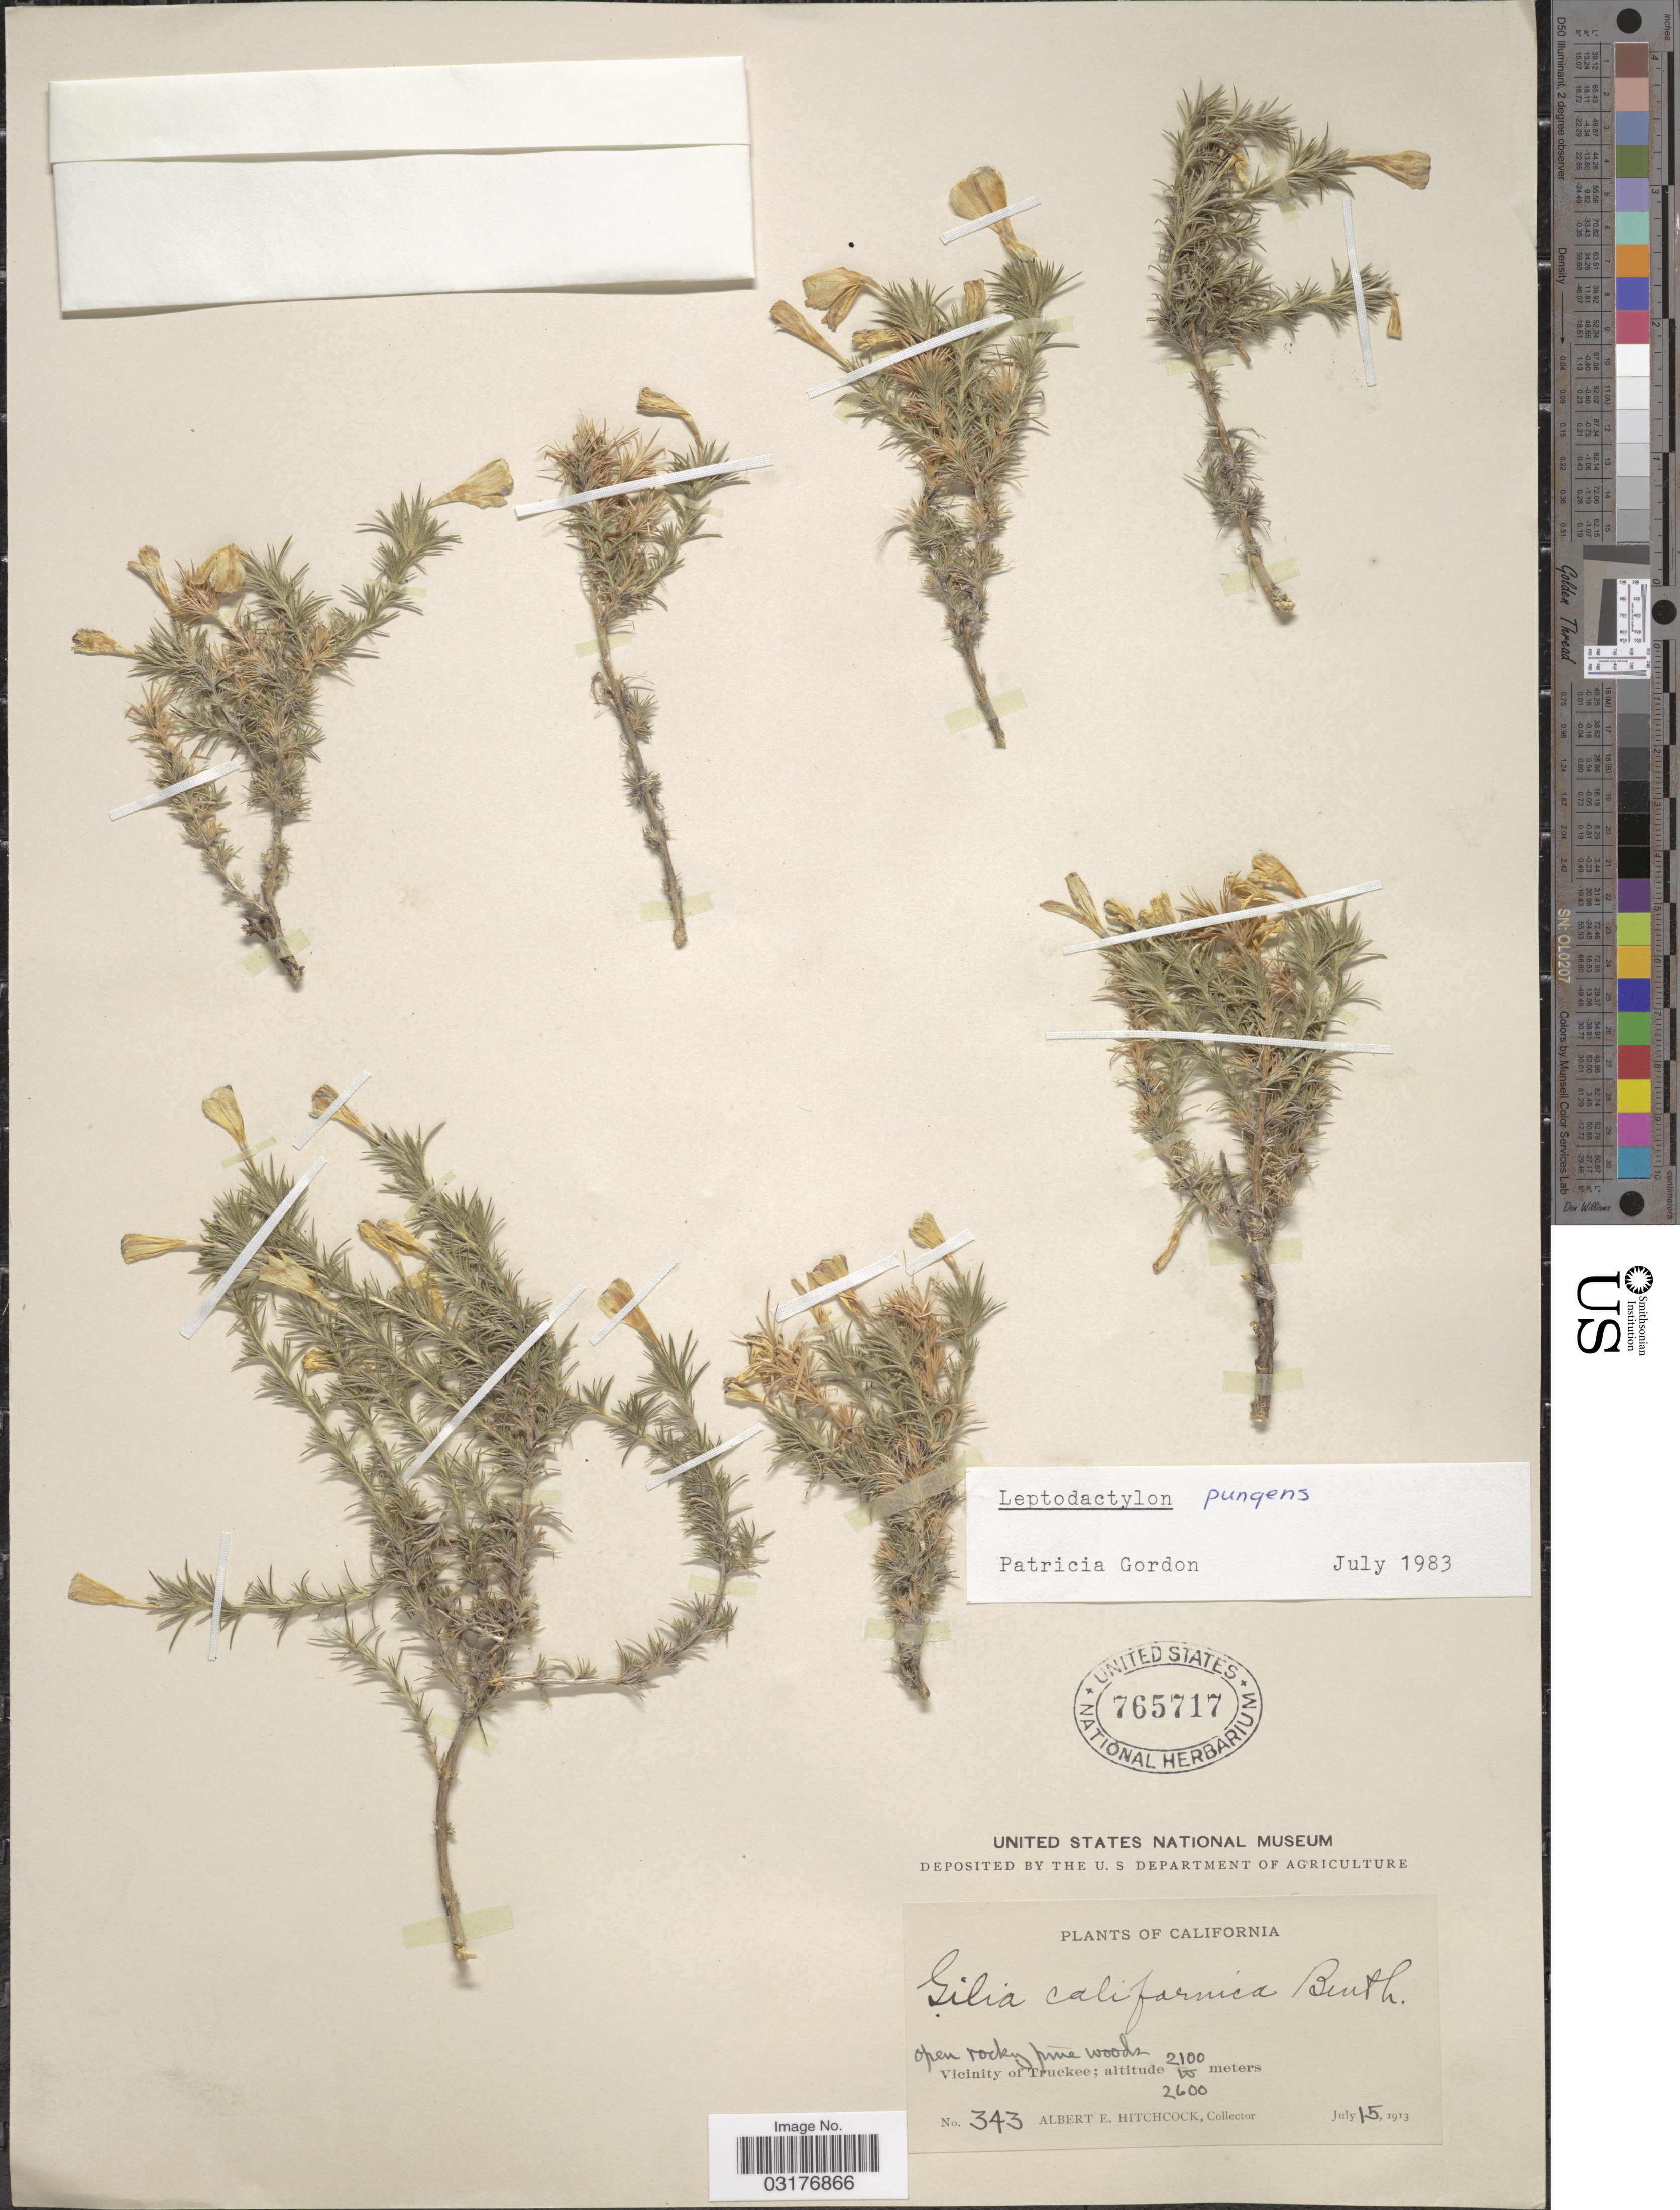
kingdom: Plantae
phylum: Tracheophyta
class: Magnoliopsida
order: Ericales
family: Polemoniaceae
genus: Linanthus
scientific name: Linanthus pungens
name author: (Torr.) J.M. Porter & L.A. Johnson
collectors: A. Hitchcock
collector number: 343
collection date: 1913-07-15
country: United States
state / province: California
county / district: Nevada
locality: Vicinity of Truckee.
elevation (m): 2100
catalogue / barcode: US 765717